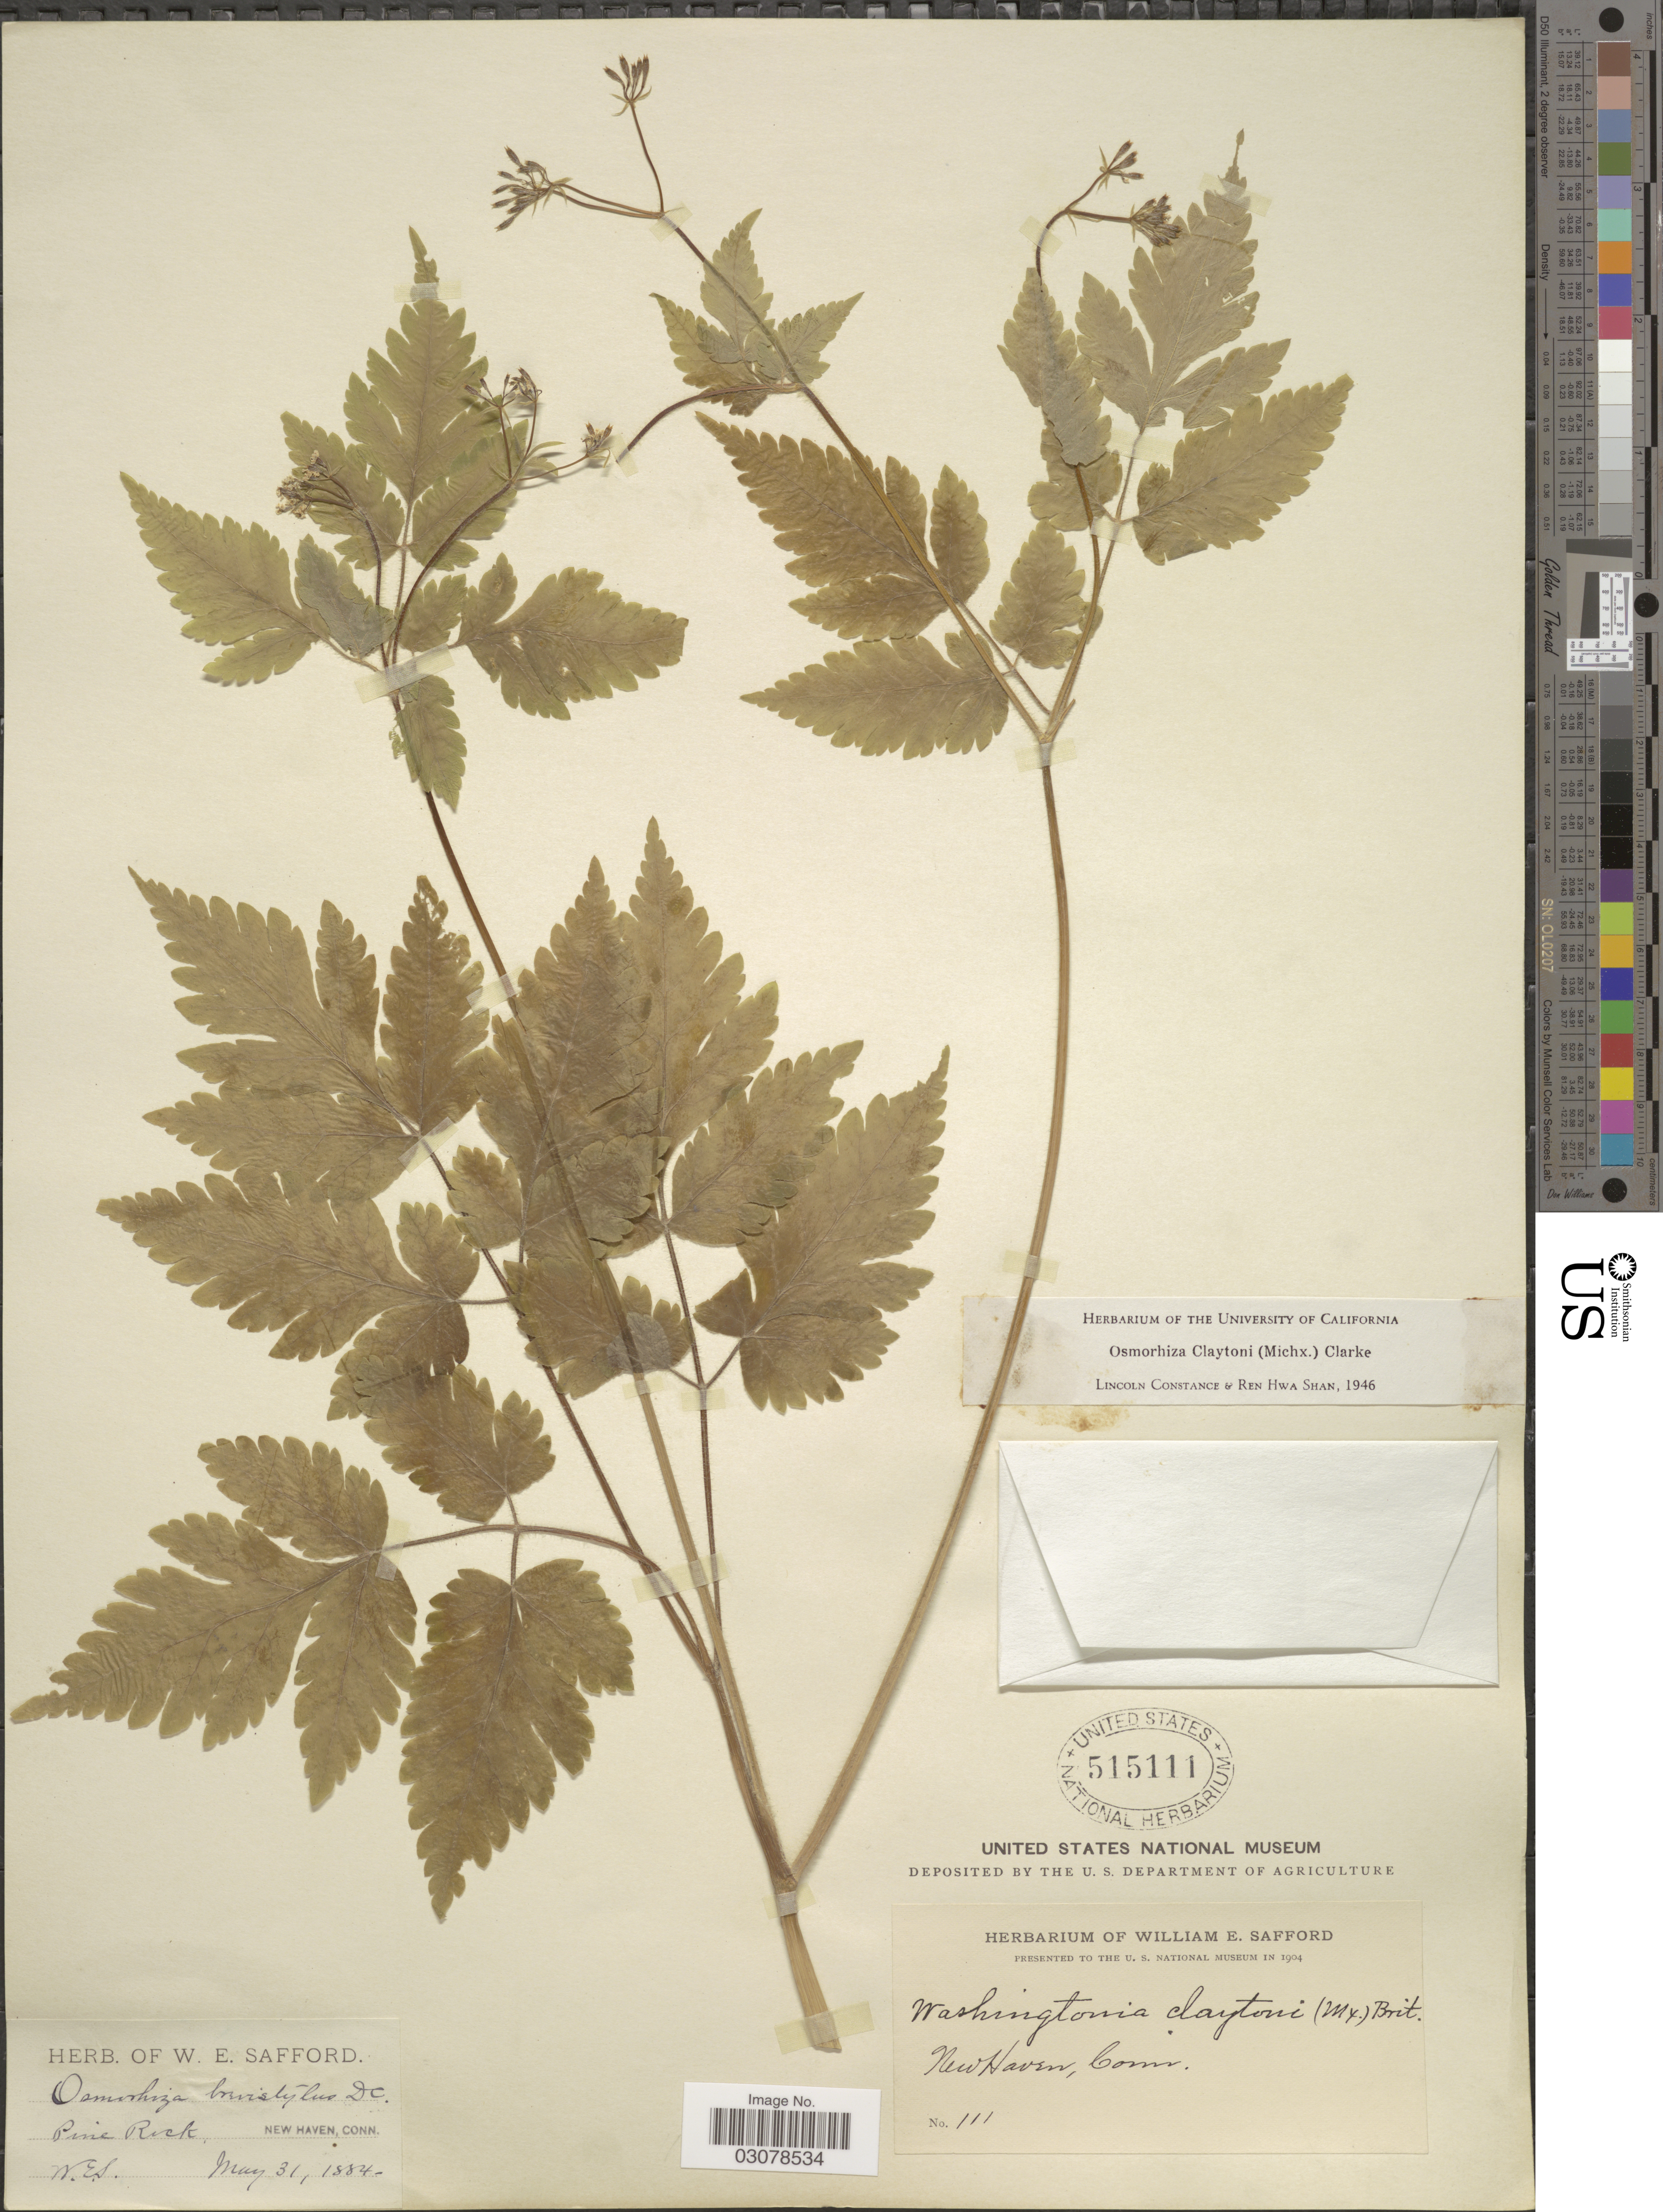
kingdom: Plantae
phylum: Tracheophyta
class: Magnoliopsida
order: Apiales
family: Apiaceae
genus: Osmorhiza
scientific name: Osmorhiza claytonii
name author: (Michx.) C.B. Clarke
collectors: ex herb. W. E. Safford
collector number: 111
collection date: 1884-05-31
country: United States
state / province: Connecticut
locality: Pine Rock, New Haven.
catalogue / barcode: US 515111